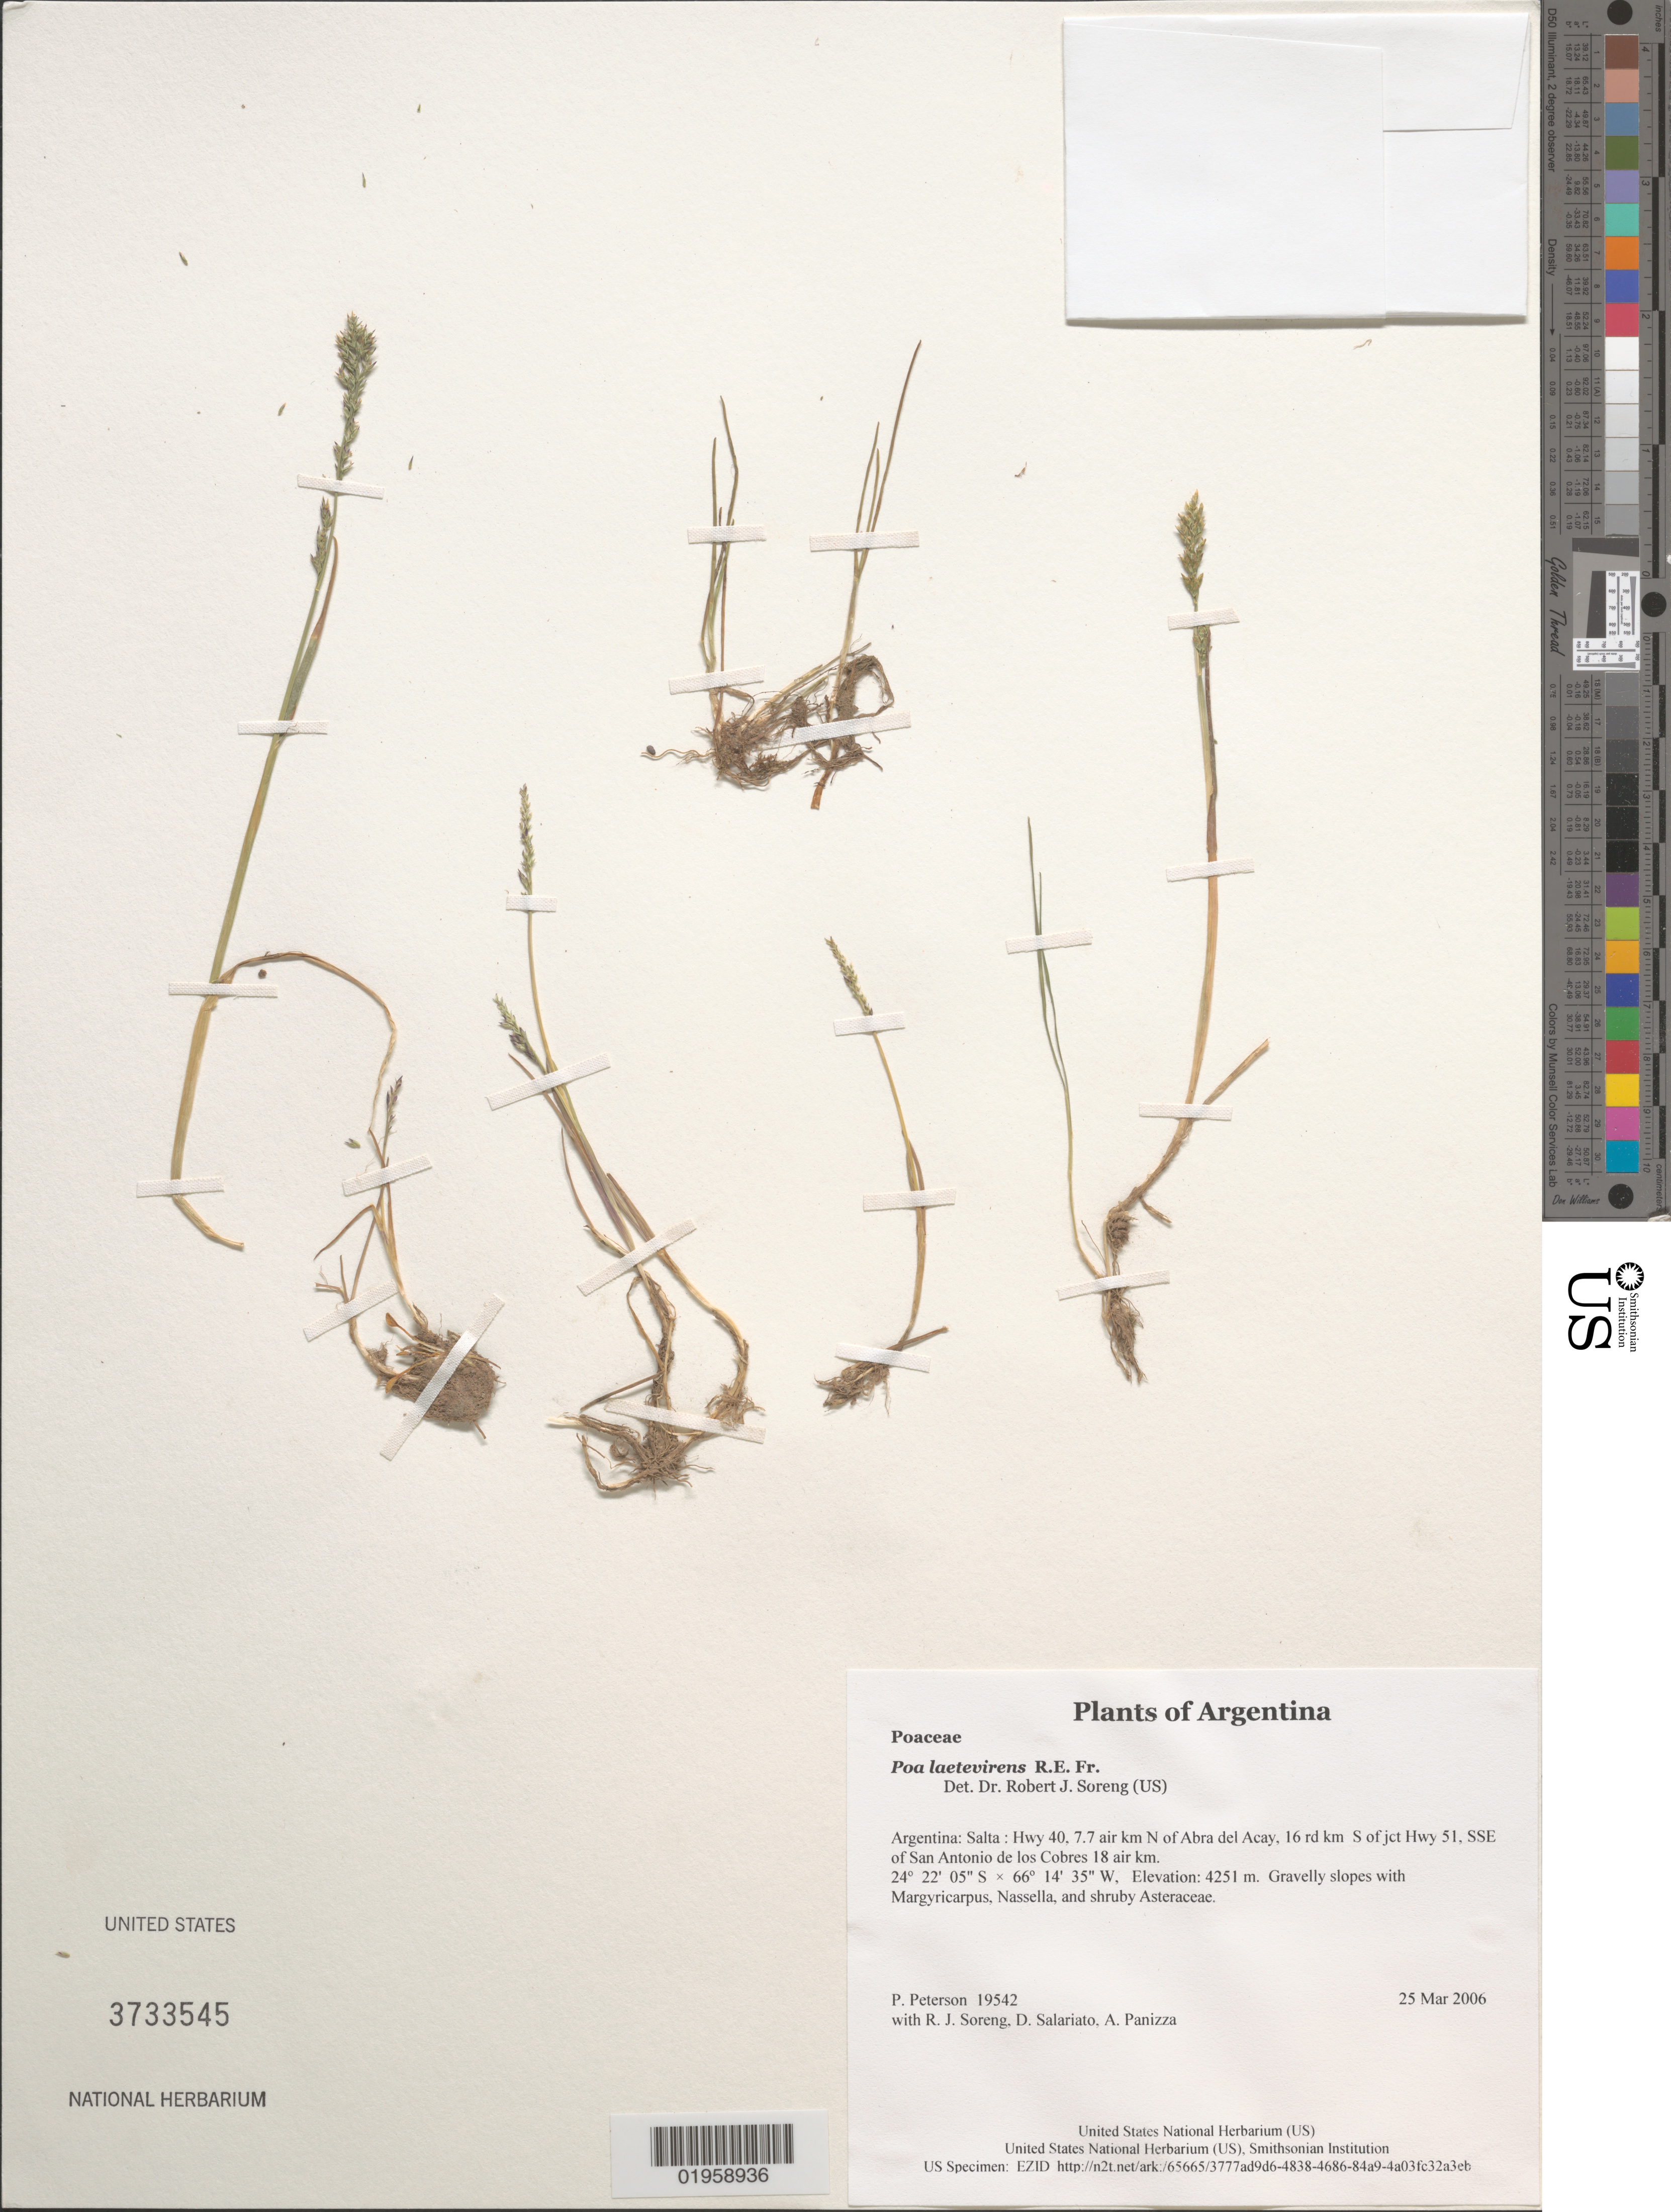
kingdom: Plantae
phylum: Tracheophyta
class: Liliopsida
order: Poales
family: Poaceae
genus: Poa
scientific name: Poa laetevirens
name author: R.E. Fr.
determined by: Soreng, Robert J., Research Associate (BOT), Smithsonian Institution - National Museum of Natural History (UNITED STATES)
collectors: P. M. Peterson, R. J. Soreng, D. Salariato & A. Panizza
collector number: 19542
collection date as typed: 25 Mar 2006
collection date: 2006-03-25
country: Argentina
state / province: Salta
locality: Hwy 40, 7.7 air km N of Abra del Acay, 16 rd km S of jct Hwy 51, SSE of San Antonio de los Cobres 18 air km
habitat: Gravelly slopes with Margyricarpus, Nassella, and shruby Asteraceae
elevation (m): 4251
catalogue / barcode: US 3722545